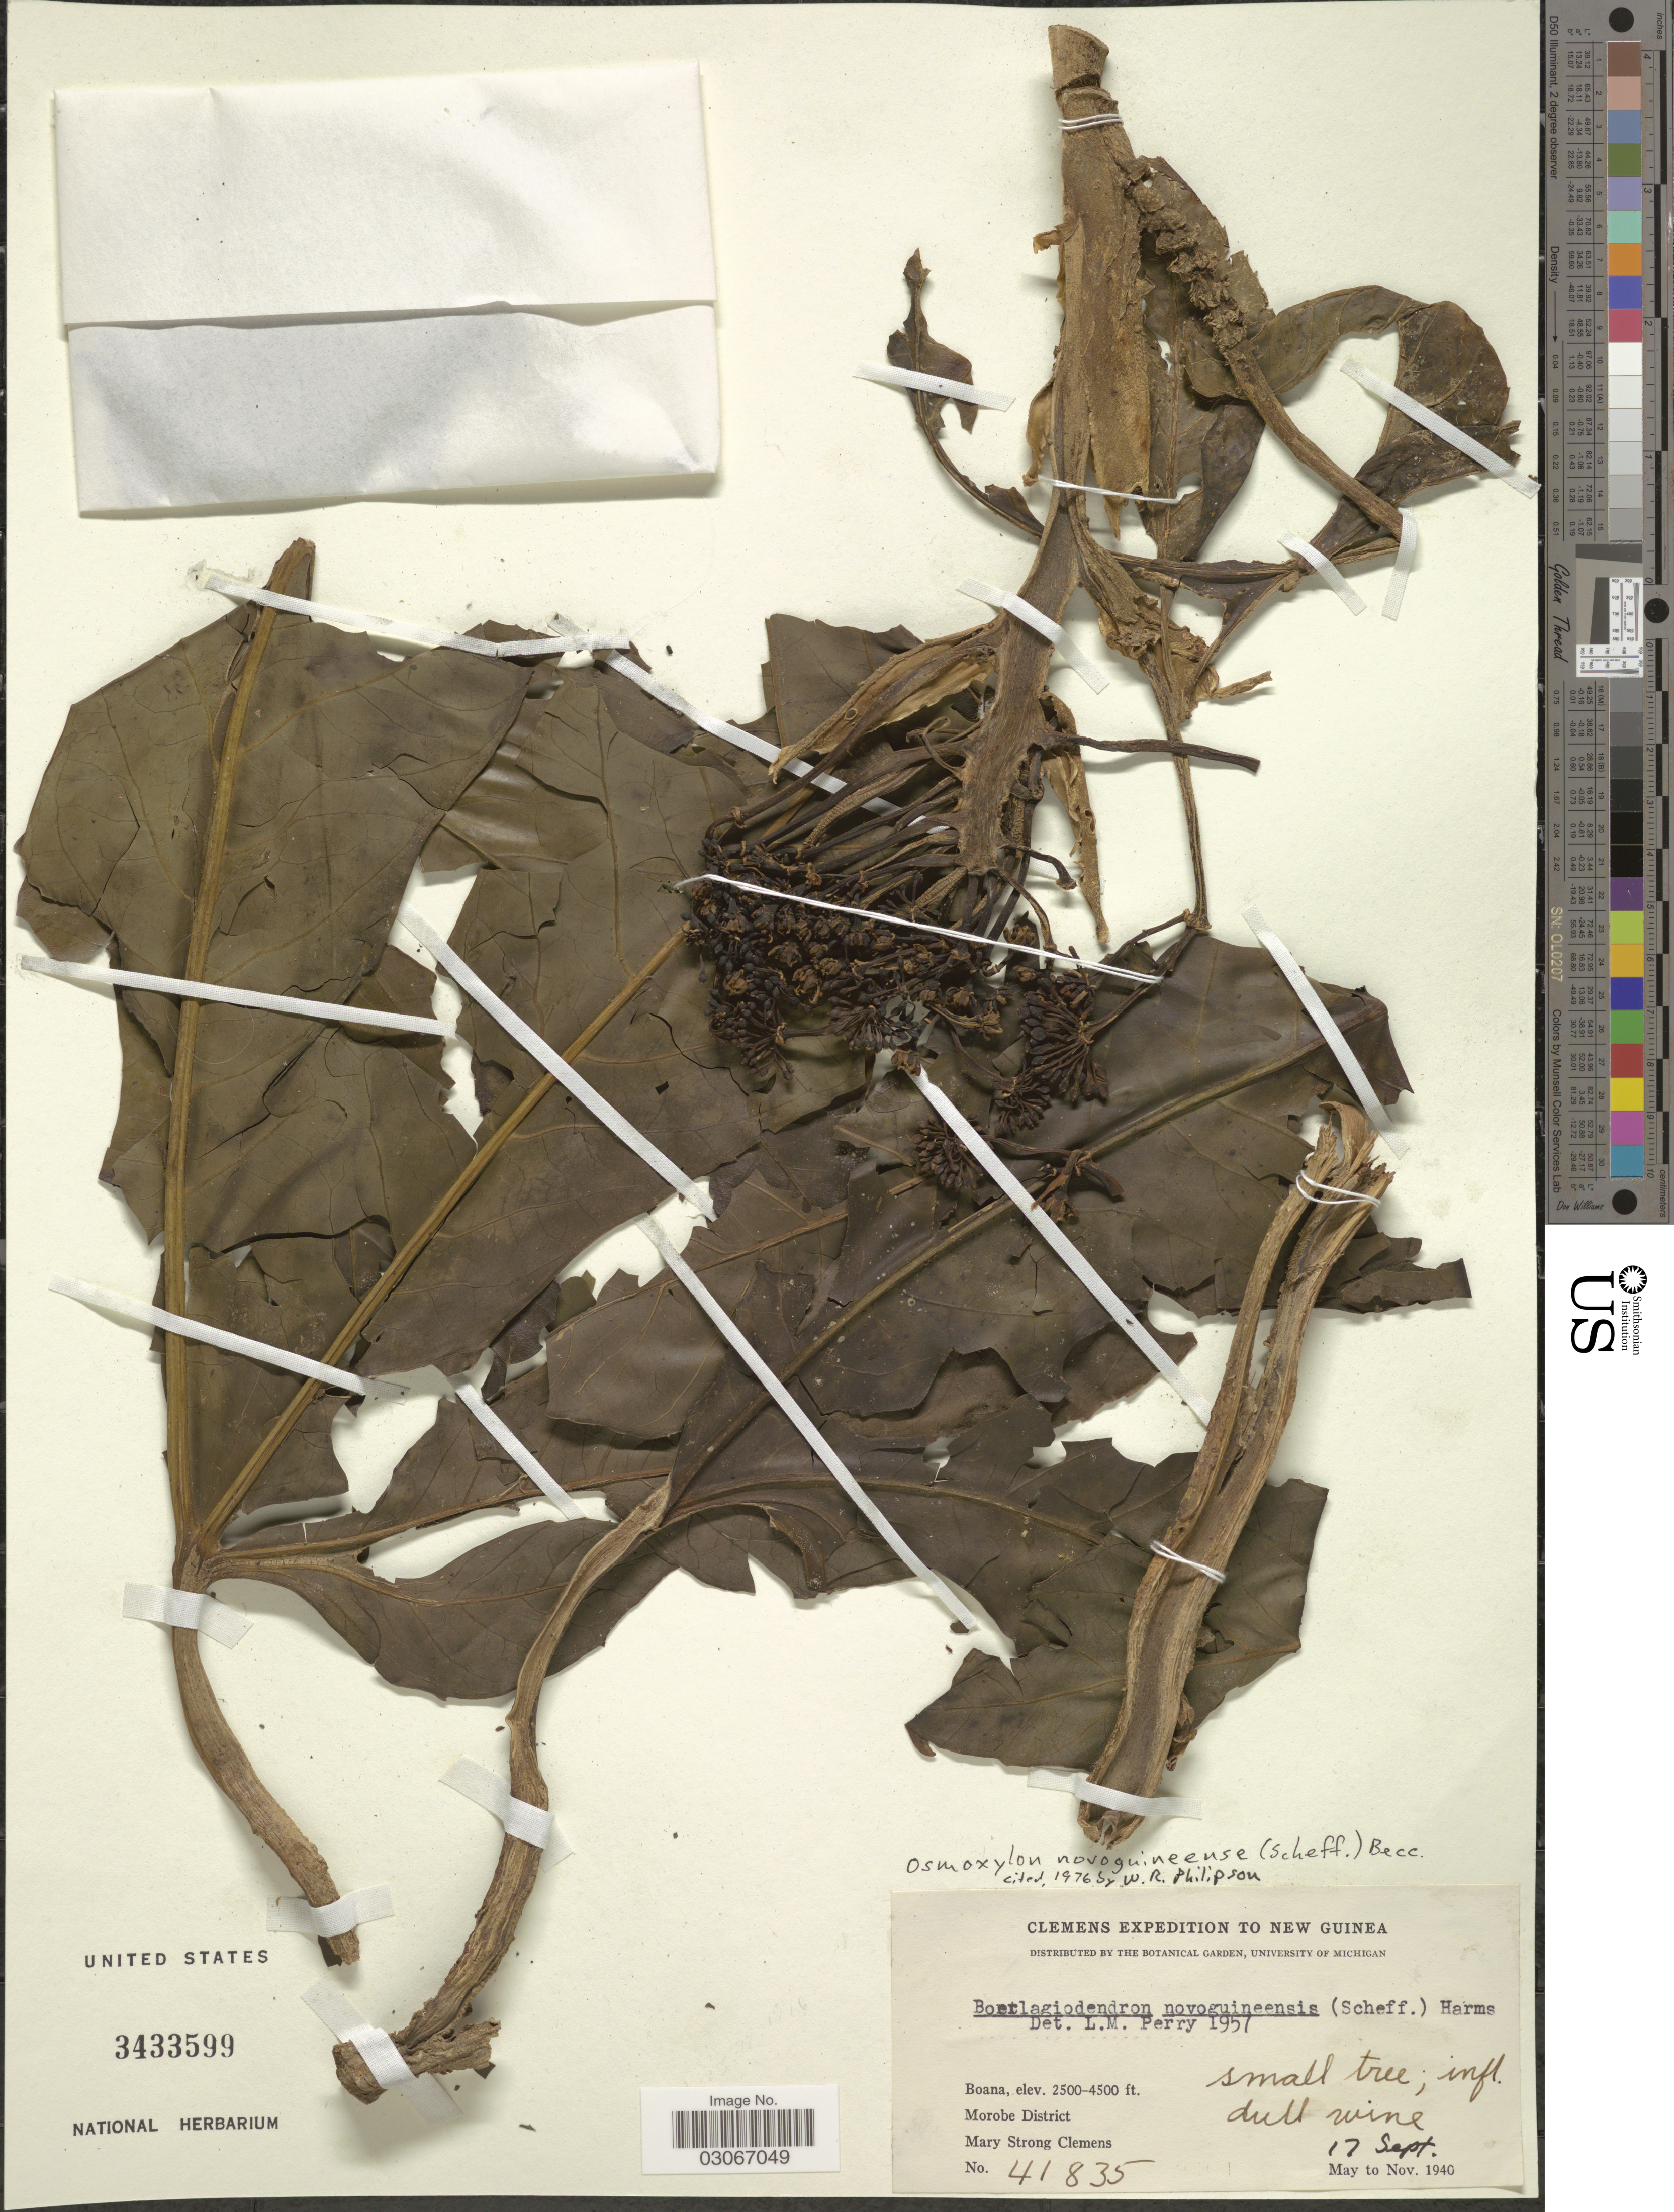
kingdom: Plantae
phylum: Tracheophyta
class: Magnoliopsida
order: Apiales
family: Araliaceae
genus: Osmoxylon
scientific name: Osmoxylon novoguineense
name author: (Scheff.) Becc.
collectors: M. S. Clemens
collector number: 41835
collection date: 1940-09-17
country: Papua New Guinea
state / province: Morobe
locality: New Guinea. Boana. Morobe District.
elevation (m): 762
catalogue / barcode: US 3433599